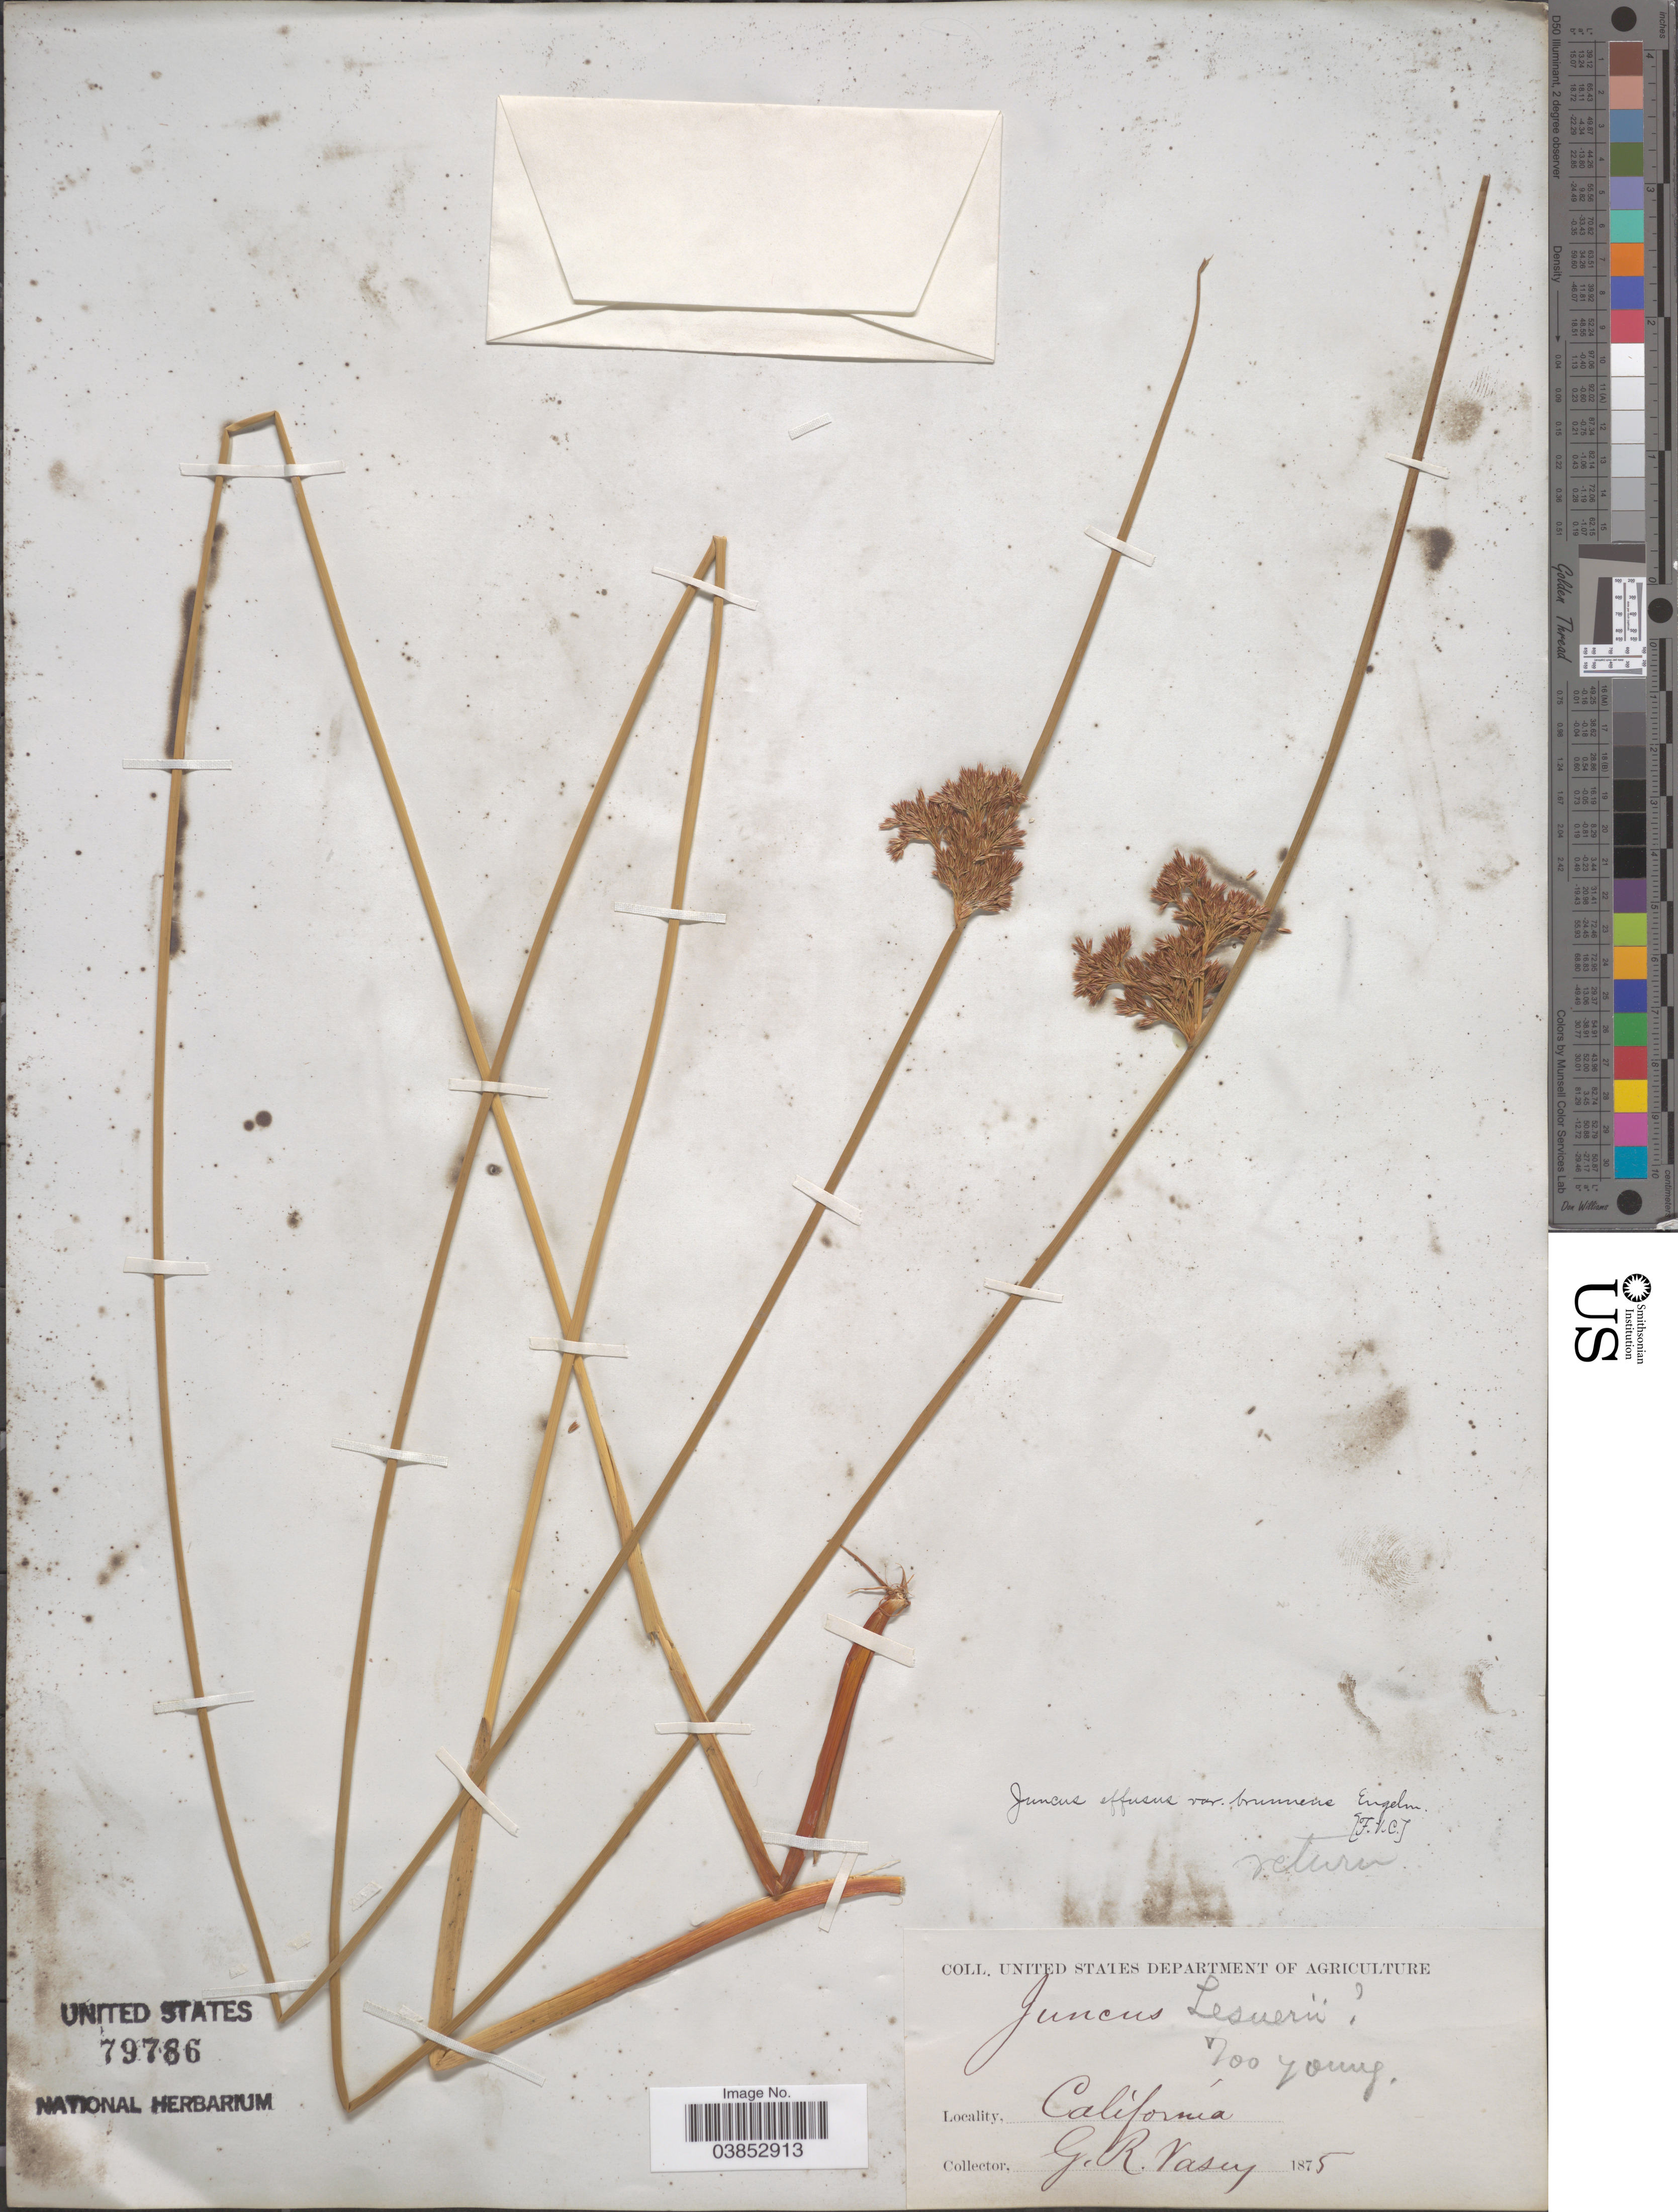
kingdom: Plantae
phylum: Tracheophyta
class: Liliopsida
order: Poales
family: Juncaceae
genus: Juncus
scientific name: Juncus effusus var. brunneus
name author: Engelm.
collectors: G. R. Vasey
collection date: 1875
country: United States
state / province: California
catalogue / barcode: US 79786